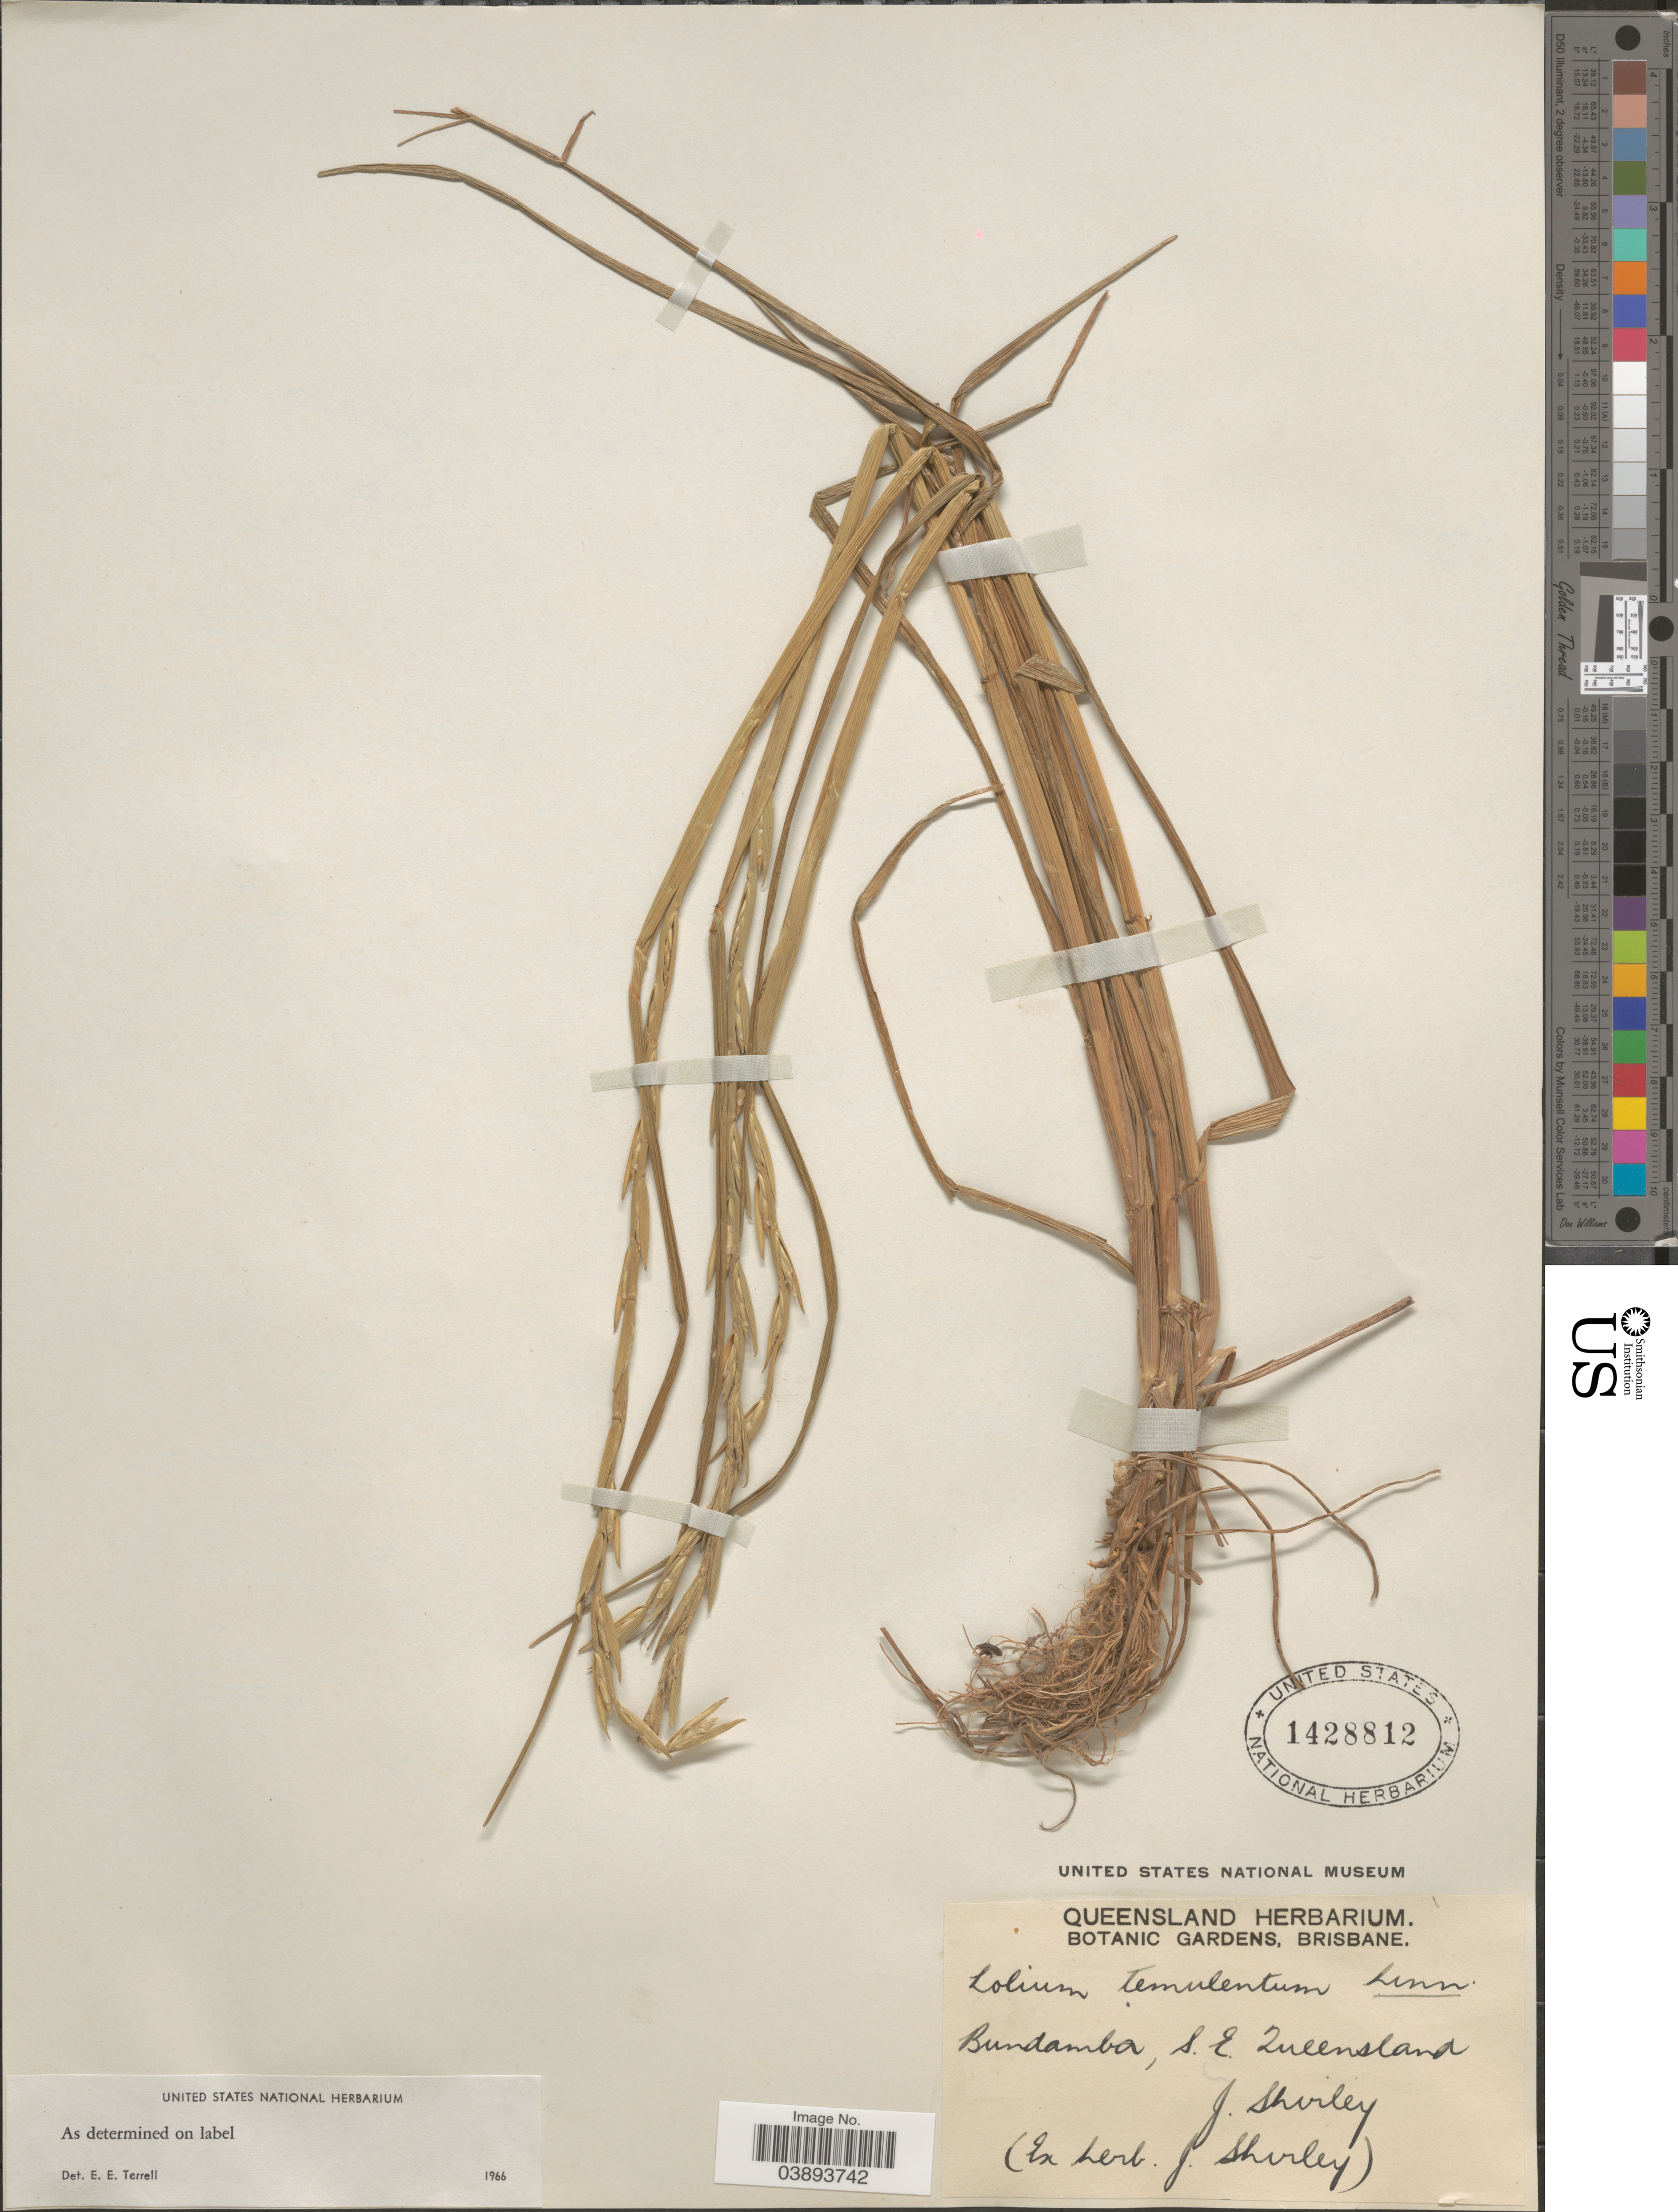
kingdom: Plantae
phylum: Tracheophyta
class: Liliopsida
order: Poales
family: Poaceae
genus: Lolium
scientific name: Lolium temulentum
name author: L.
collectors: J. Shirley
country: Australia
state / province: Queensland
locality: Bundamba, S.E. Queensland.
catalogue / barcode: US 1428812